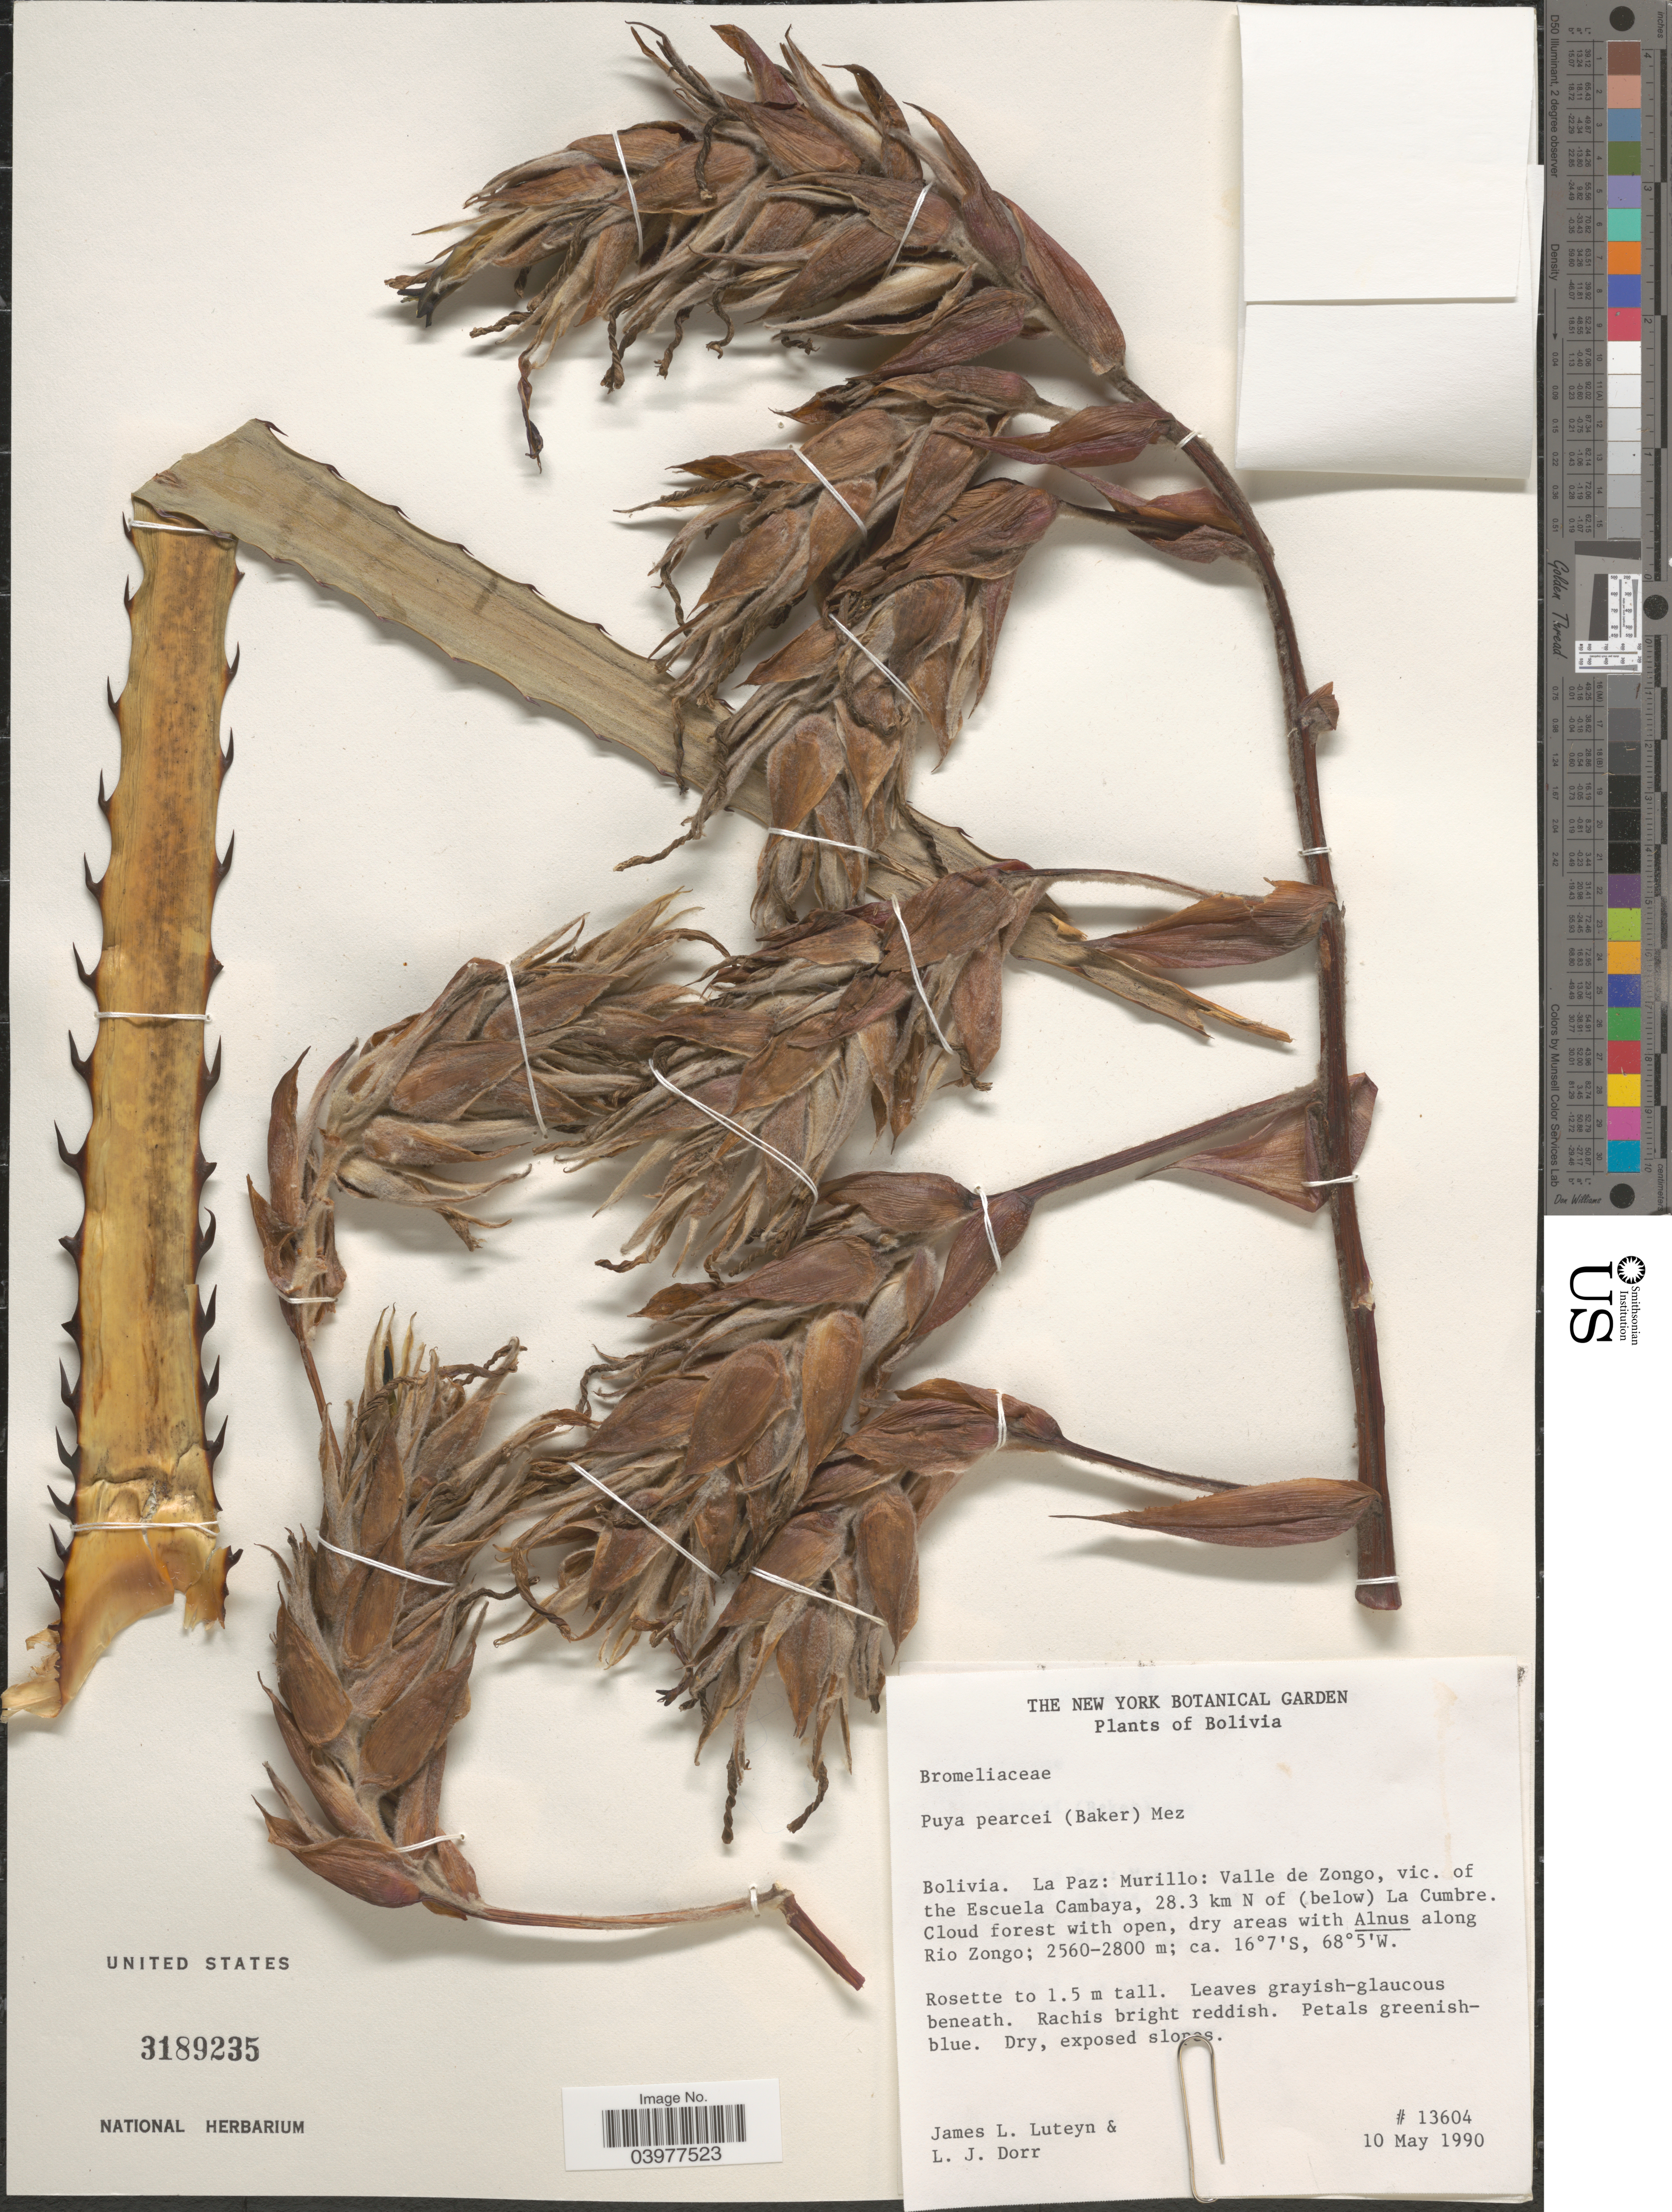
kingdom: Plantae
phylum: Tracheophyta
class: Liliopsida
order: Poales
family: Bromeliaceae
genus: Puya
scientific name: Puya pearcei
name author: (Baker) Mez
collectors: J. L. Luteyn & L. J. Dorr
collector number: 13604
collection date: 1990-05-10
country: Bolivia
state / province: La Paz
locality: Murillo: Valle de Zongo, vic. of the Escuela Cambaya, 28.3 km N of (below) La Cumbre. Along Rio Zongo.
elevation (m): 2560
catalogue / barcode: US 3189235